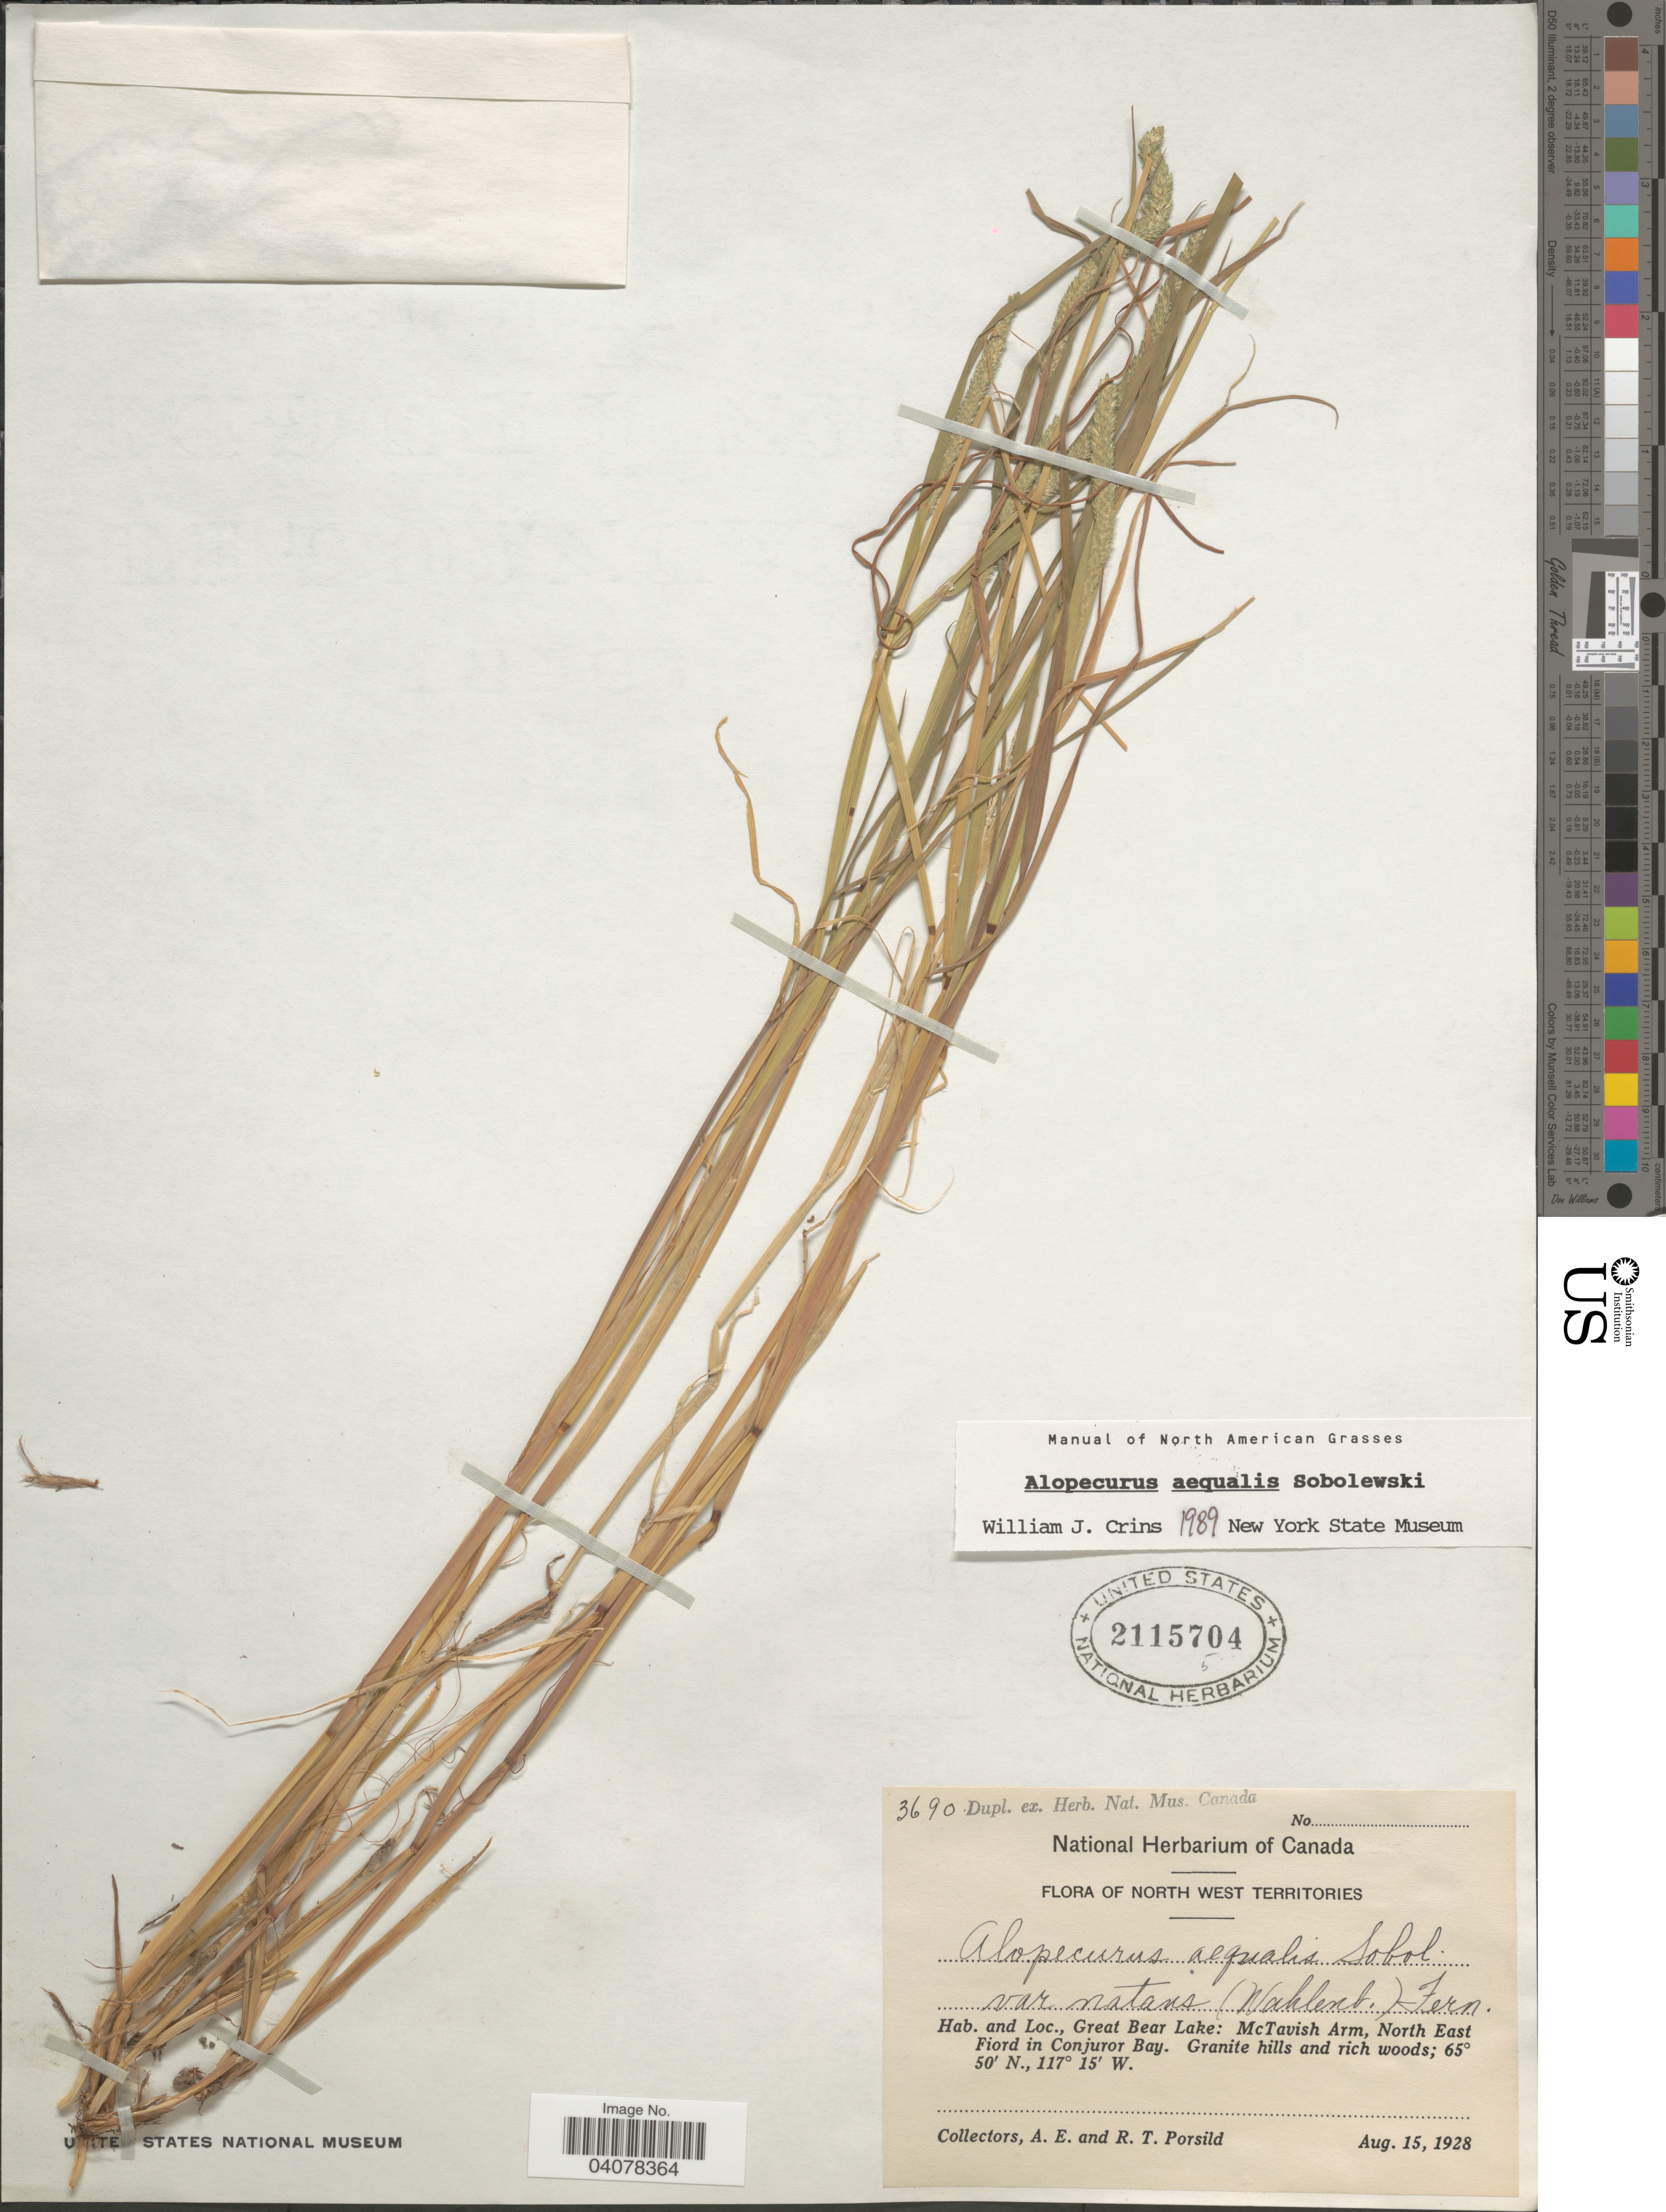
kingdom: Plantae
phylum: Tracheophyta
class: Liliopsida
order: Poales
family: Poaceae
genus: Alopecurus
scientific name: Alopecurus aequalis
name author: Sobol.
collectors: A. E. Porsild & R. T. Porsild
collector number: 3690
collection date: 1928-08-15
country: Canada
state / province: Northwest Territories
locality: Great Bear Lake: McTavish Arm, North East Fiord in Conjuror Bay.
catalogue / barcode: US 2115704